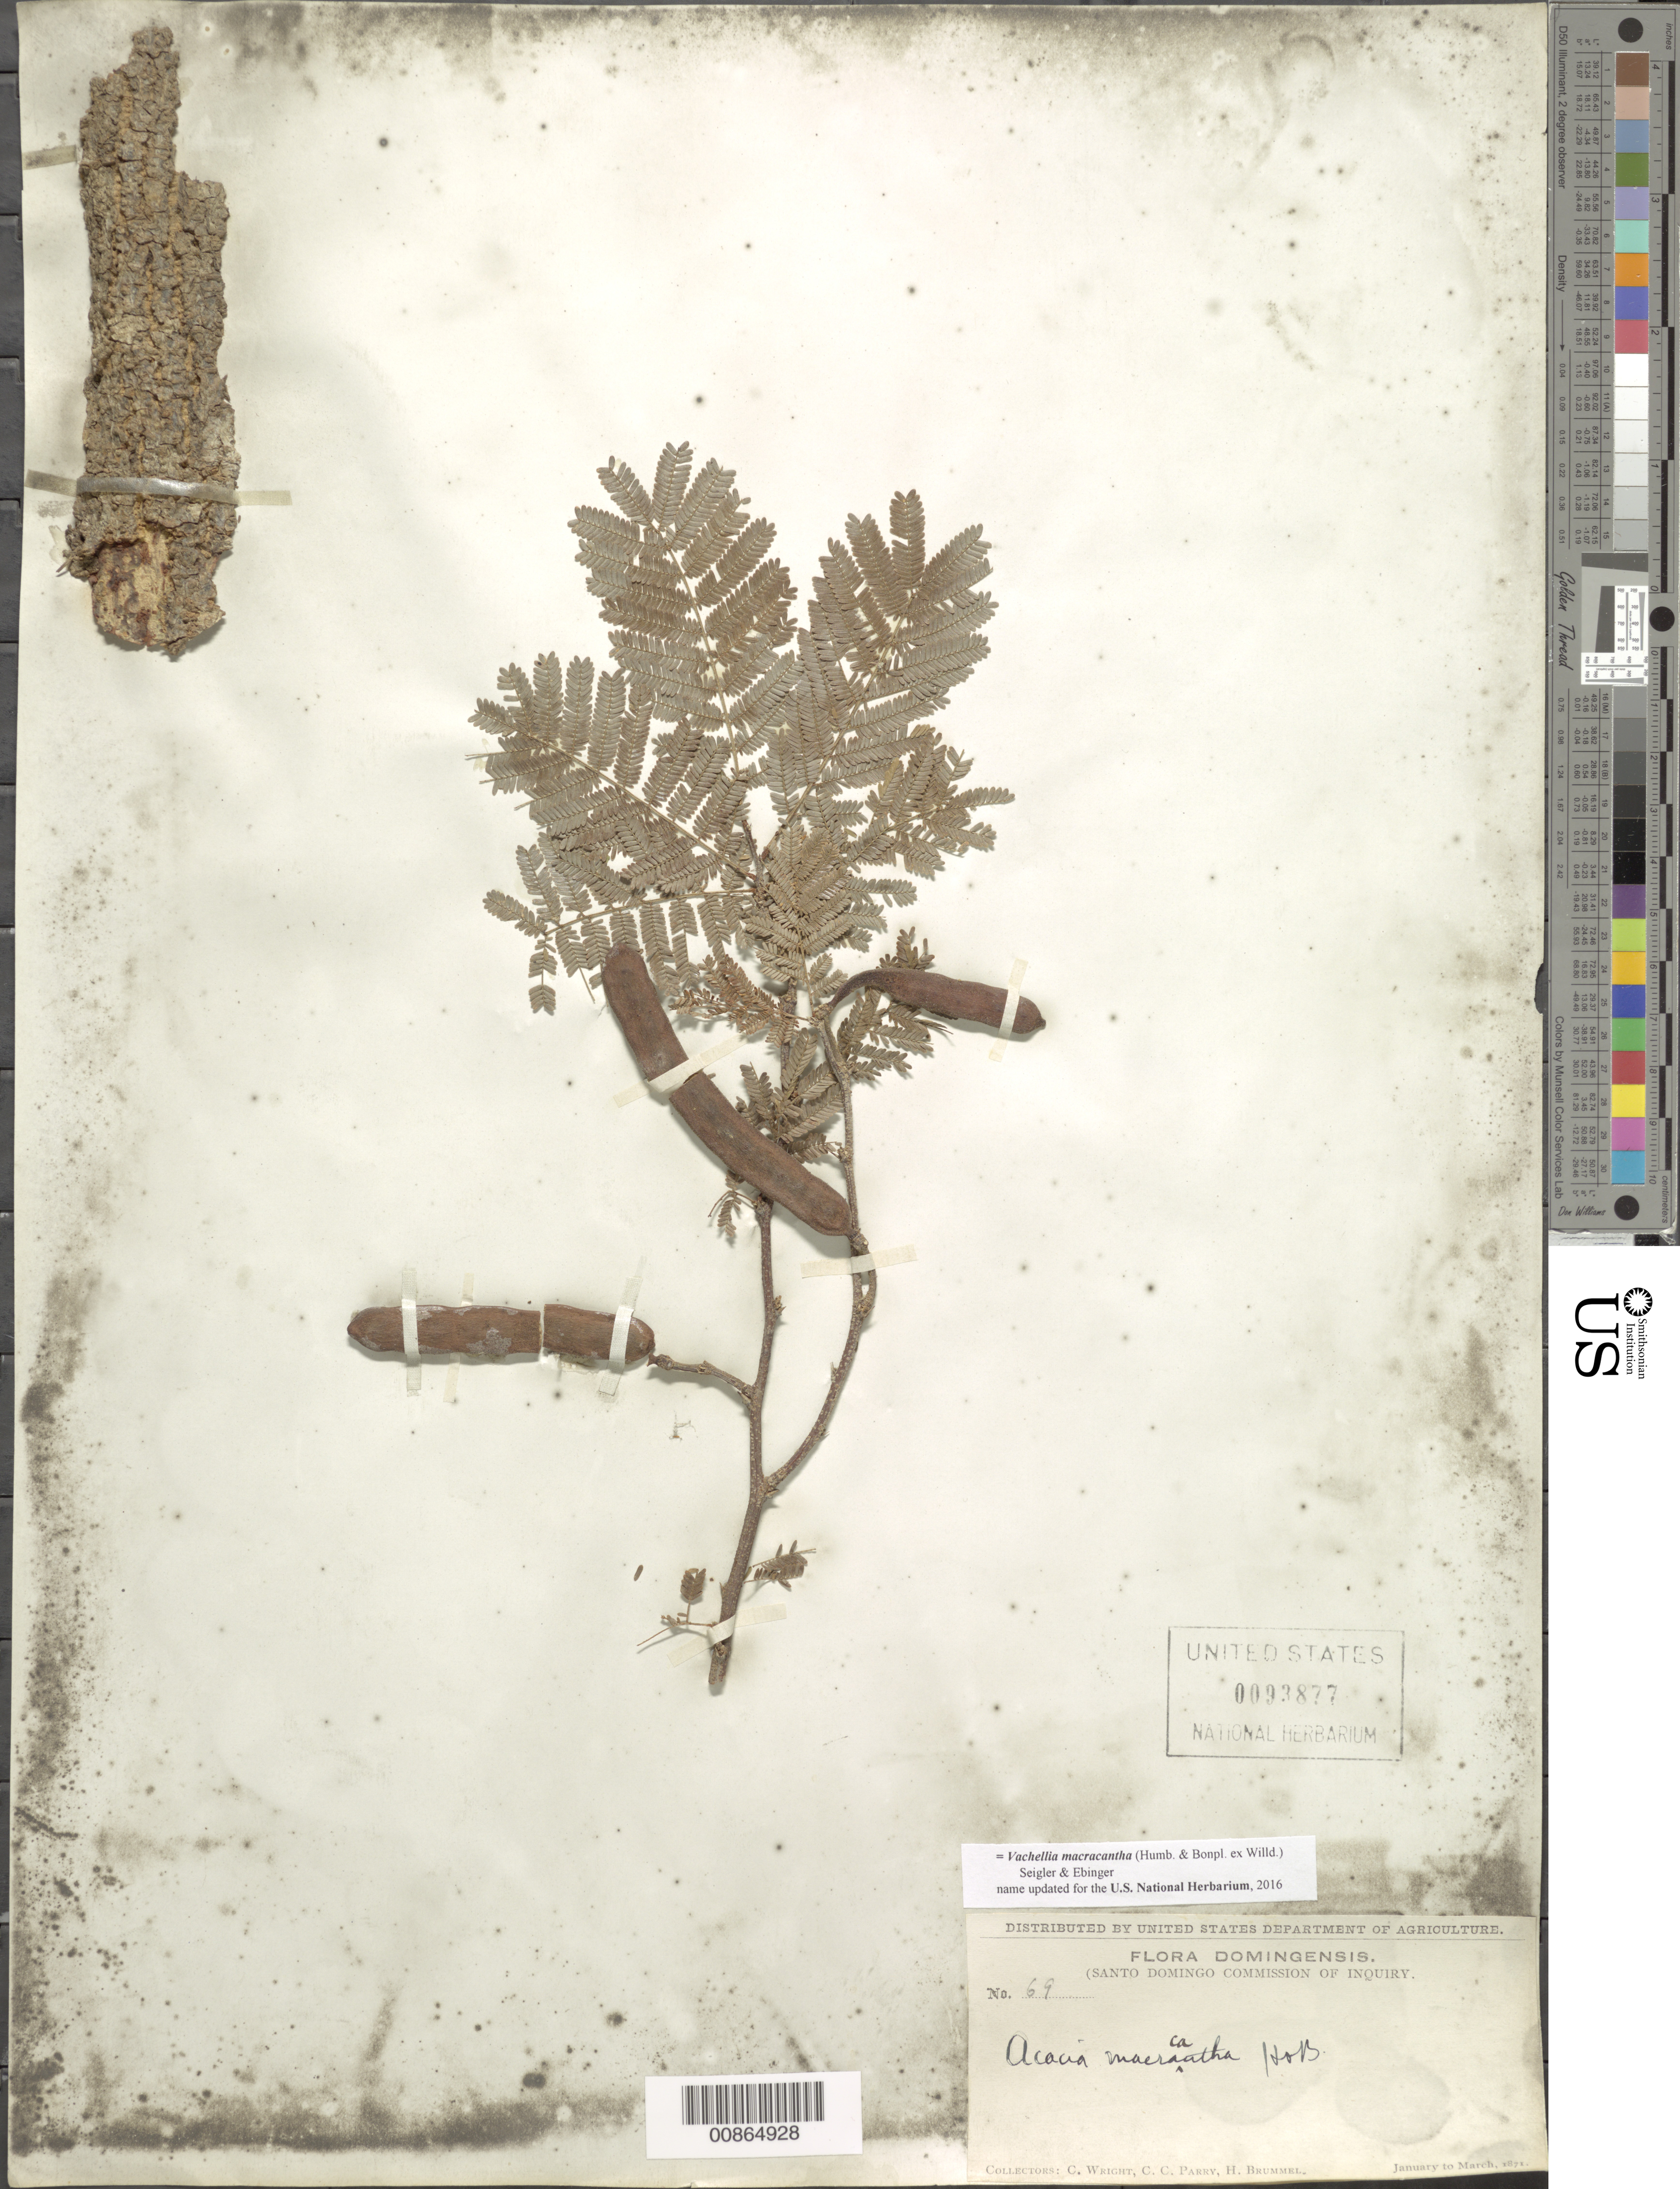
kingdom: Plantae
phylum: Tracheophyta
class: Magnoliopsida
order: Fabales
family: Fabaceae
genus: Vachellia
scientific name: Vachellia macracantha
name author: (Humb. & Bonpl. ex Willd.) Seigler & Ebinger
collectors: C. Wright, C. C. Parry & H. Brummel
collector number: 69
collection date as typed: Jan 1871 to -- Mar 1871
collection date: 1871-01/1871-03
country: Dominican Republic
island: Hispaniola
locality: Dominican Republic.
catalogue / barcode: US 93877